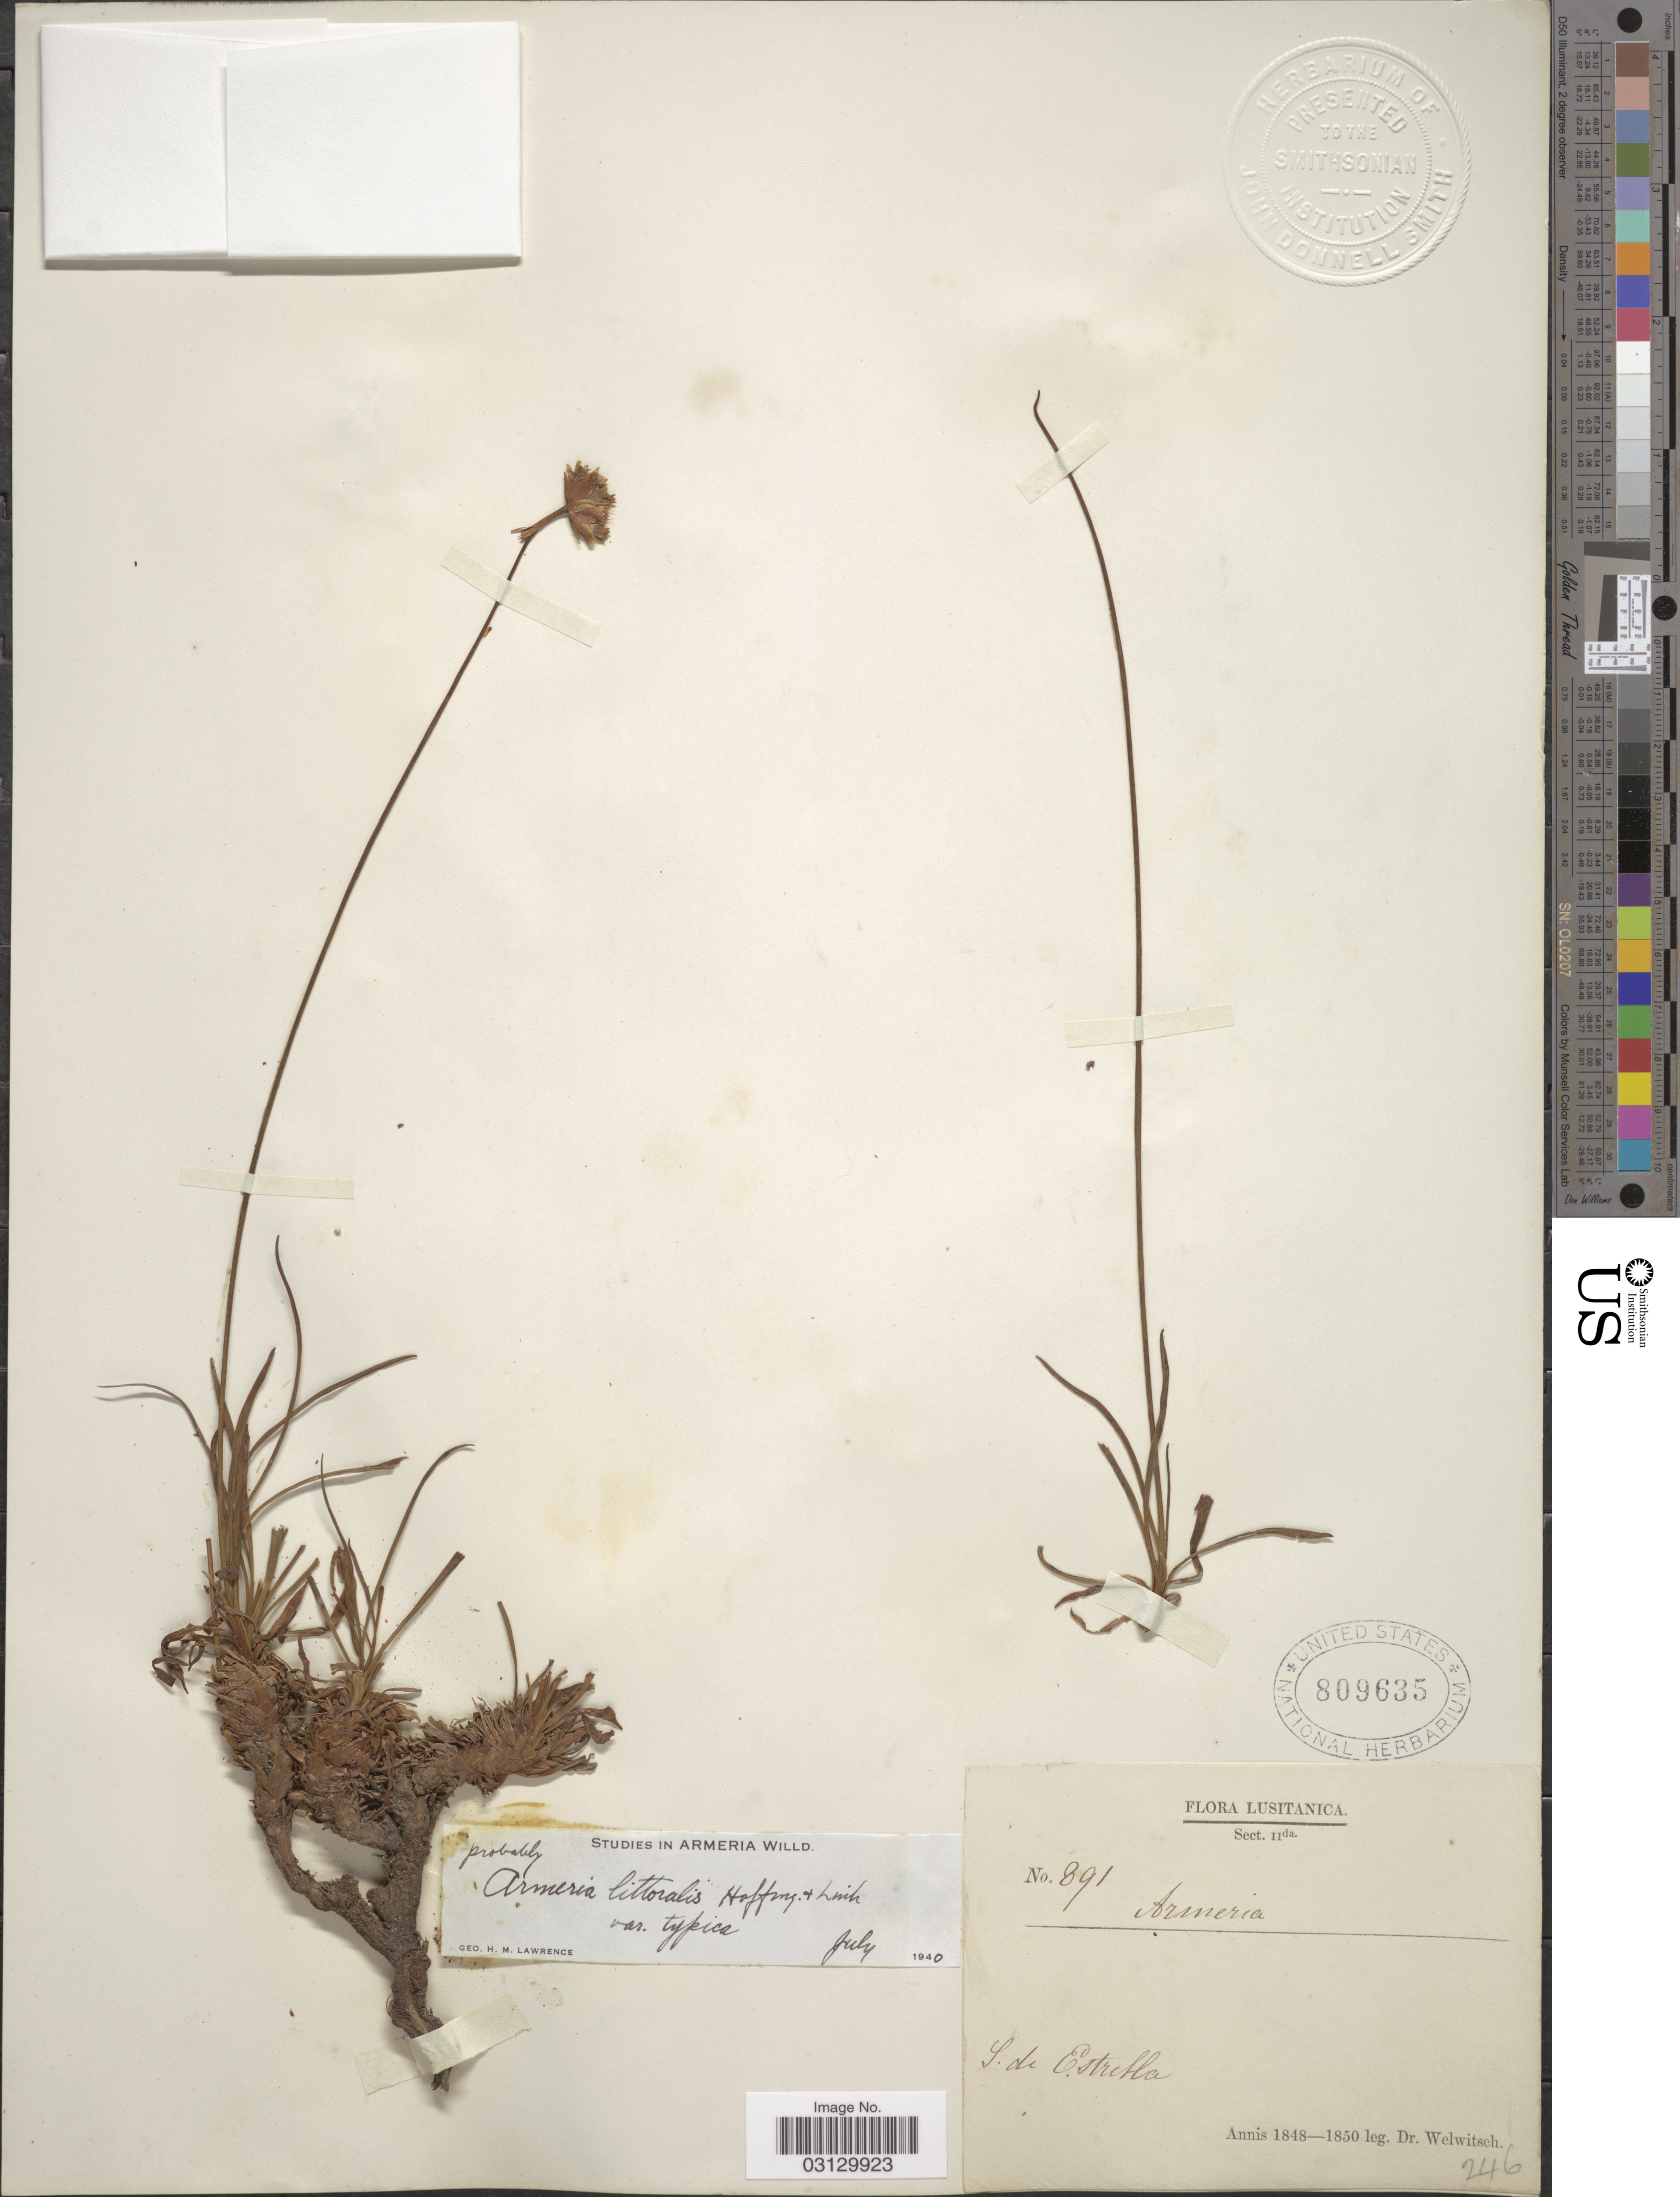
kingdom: Plantae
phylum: Tracheophyta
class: Magnoliopsida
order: Caryophyllales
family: Plumbaginaceae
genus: Armeria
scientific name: Armeria linkiana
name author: Nieto Fel.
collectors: -. Welwitsch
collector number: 891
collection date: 1848/1850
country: Portugal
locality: Lusitanica. S. de Estrella.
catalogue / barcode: US 809635